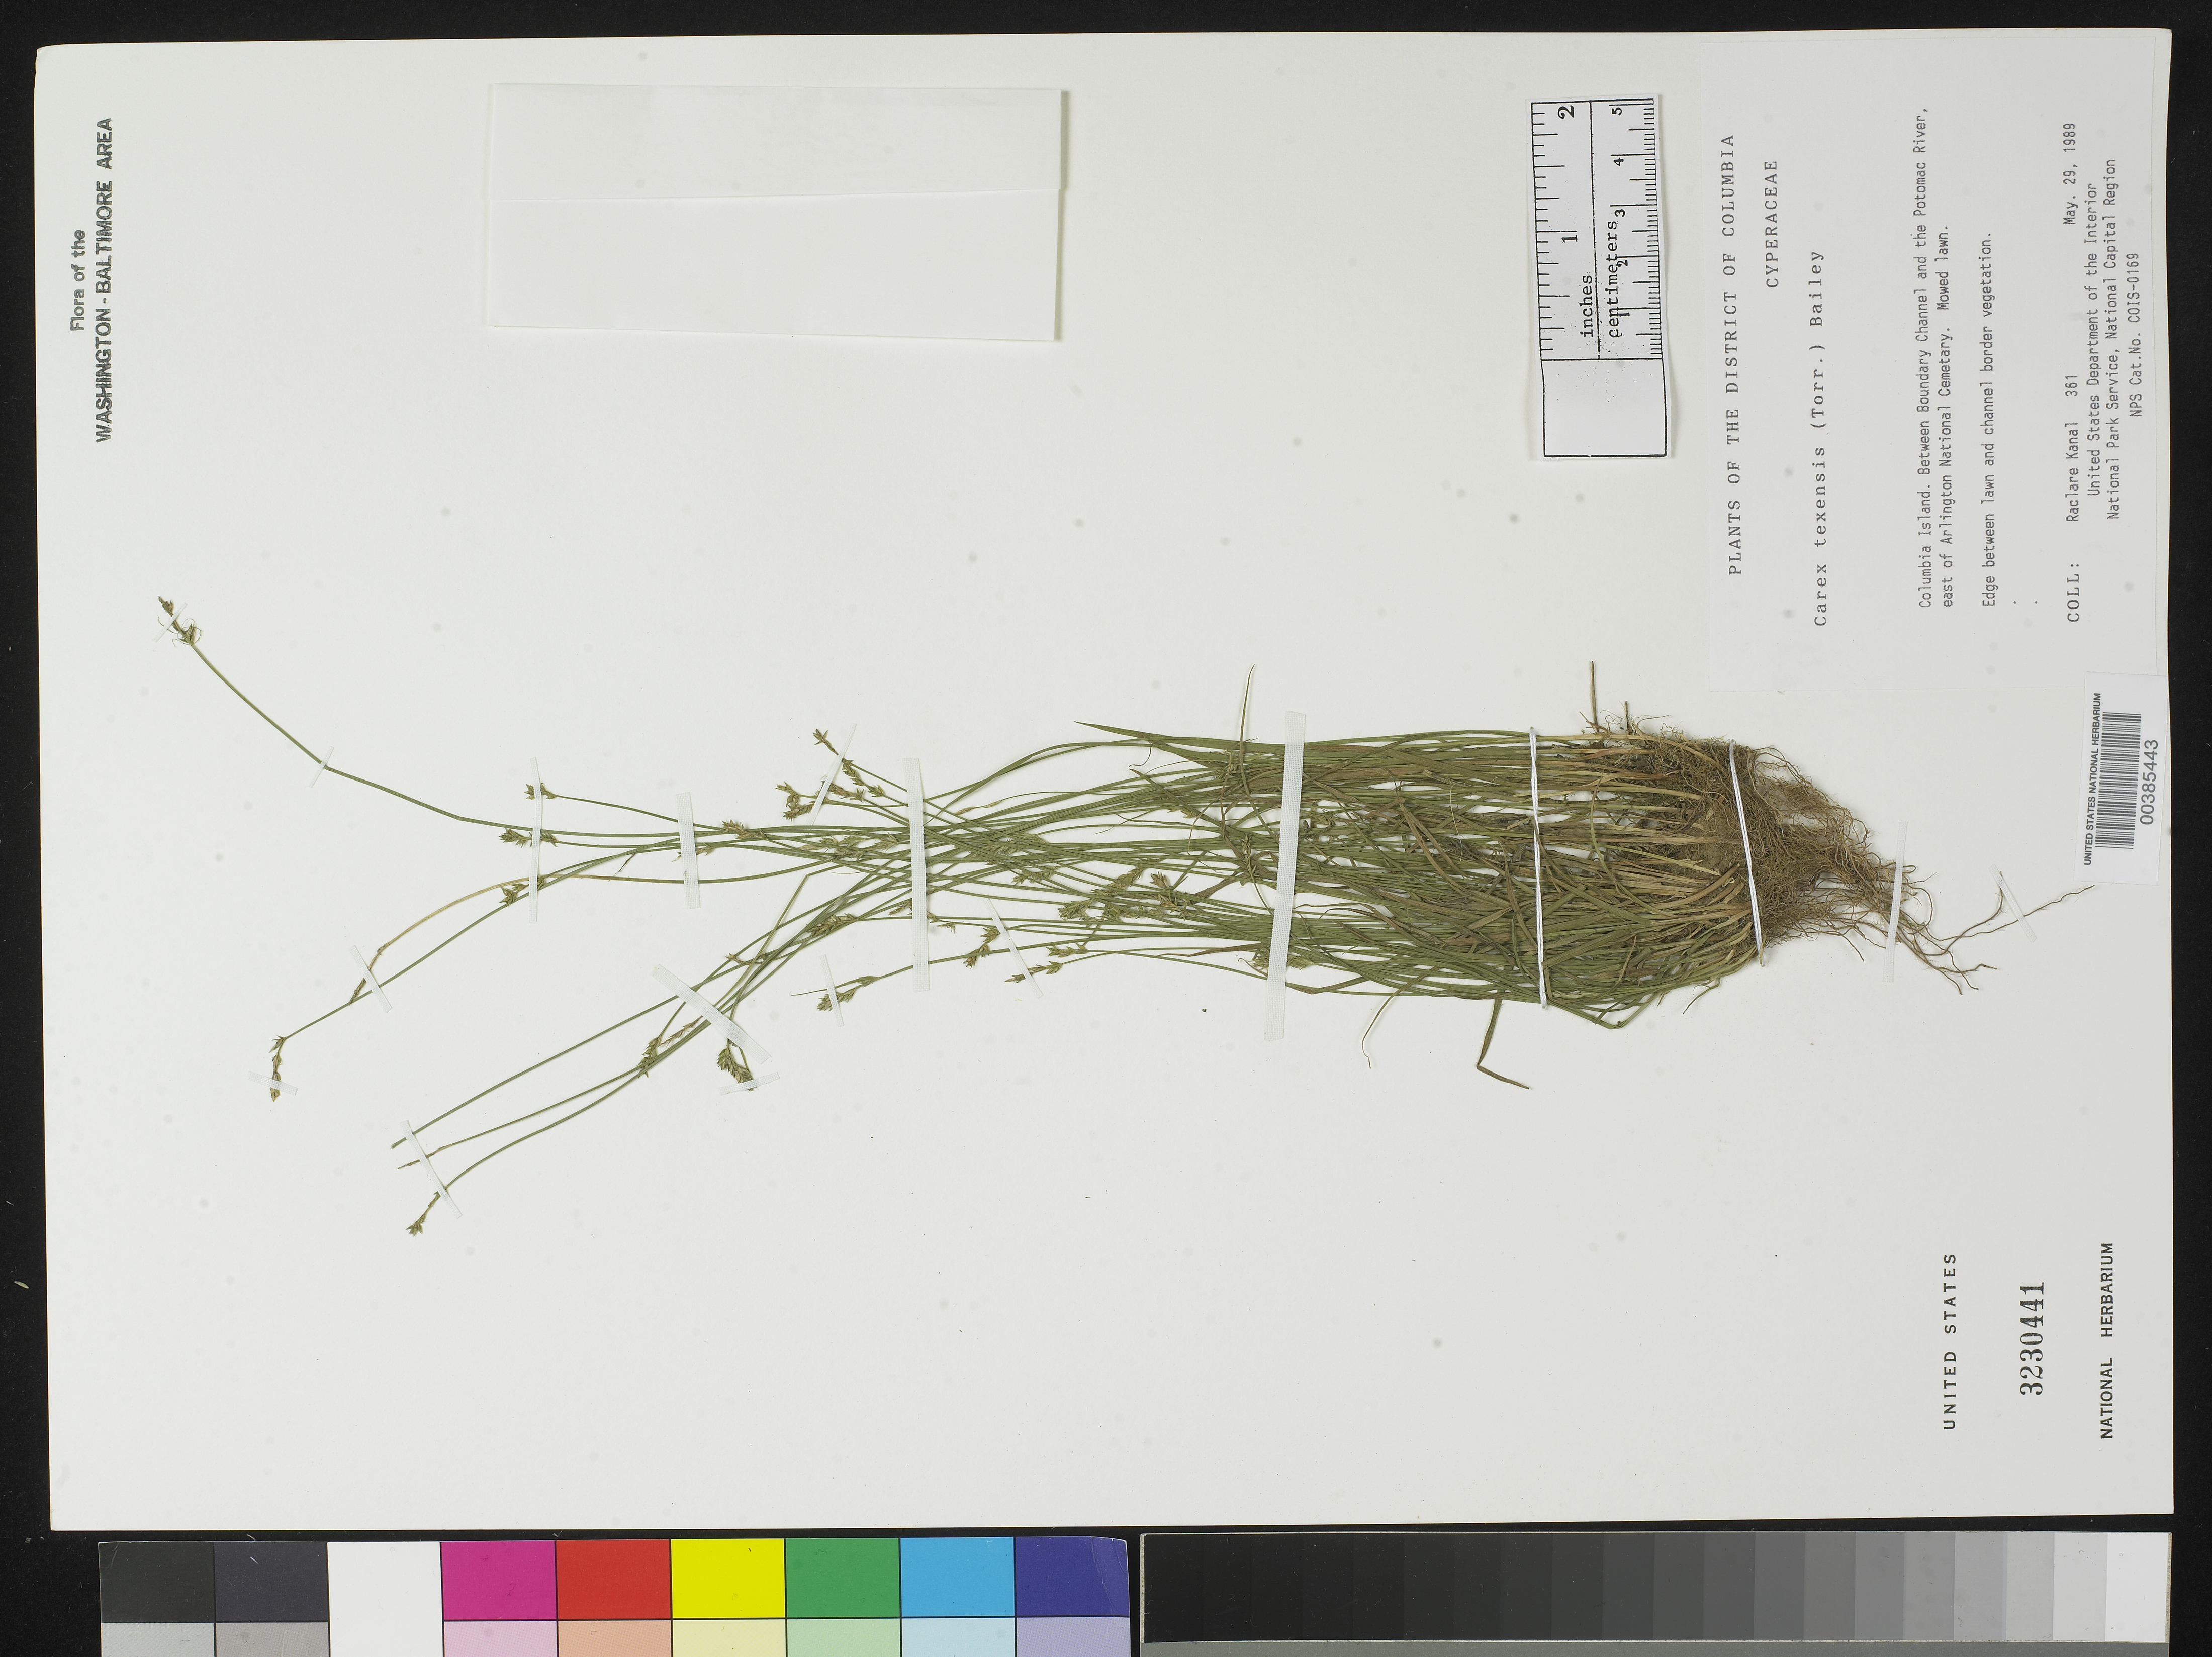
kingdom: Plantae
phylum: Tracheophyta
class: Liliopsida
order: Poales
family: Cyperaceae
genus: Carex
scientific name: Carex texensis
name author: (Torr. ex L.H. Bailey) L.H. Bailey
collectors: R. Kanal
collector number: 361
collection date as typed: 29 May 1989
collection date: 1989-05-29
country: United States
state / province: District of Columbia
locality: Columbia Island, between Boundary Channel and the Potomac River Columbia Island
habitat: Mowed lawn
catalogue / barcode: US 3230441